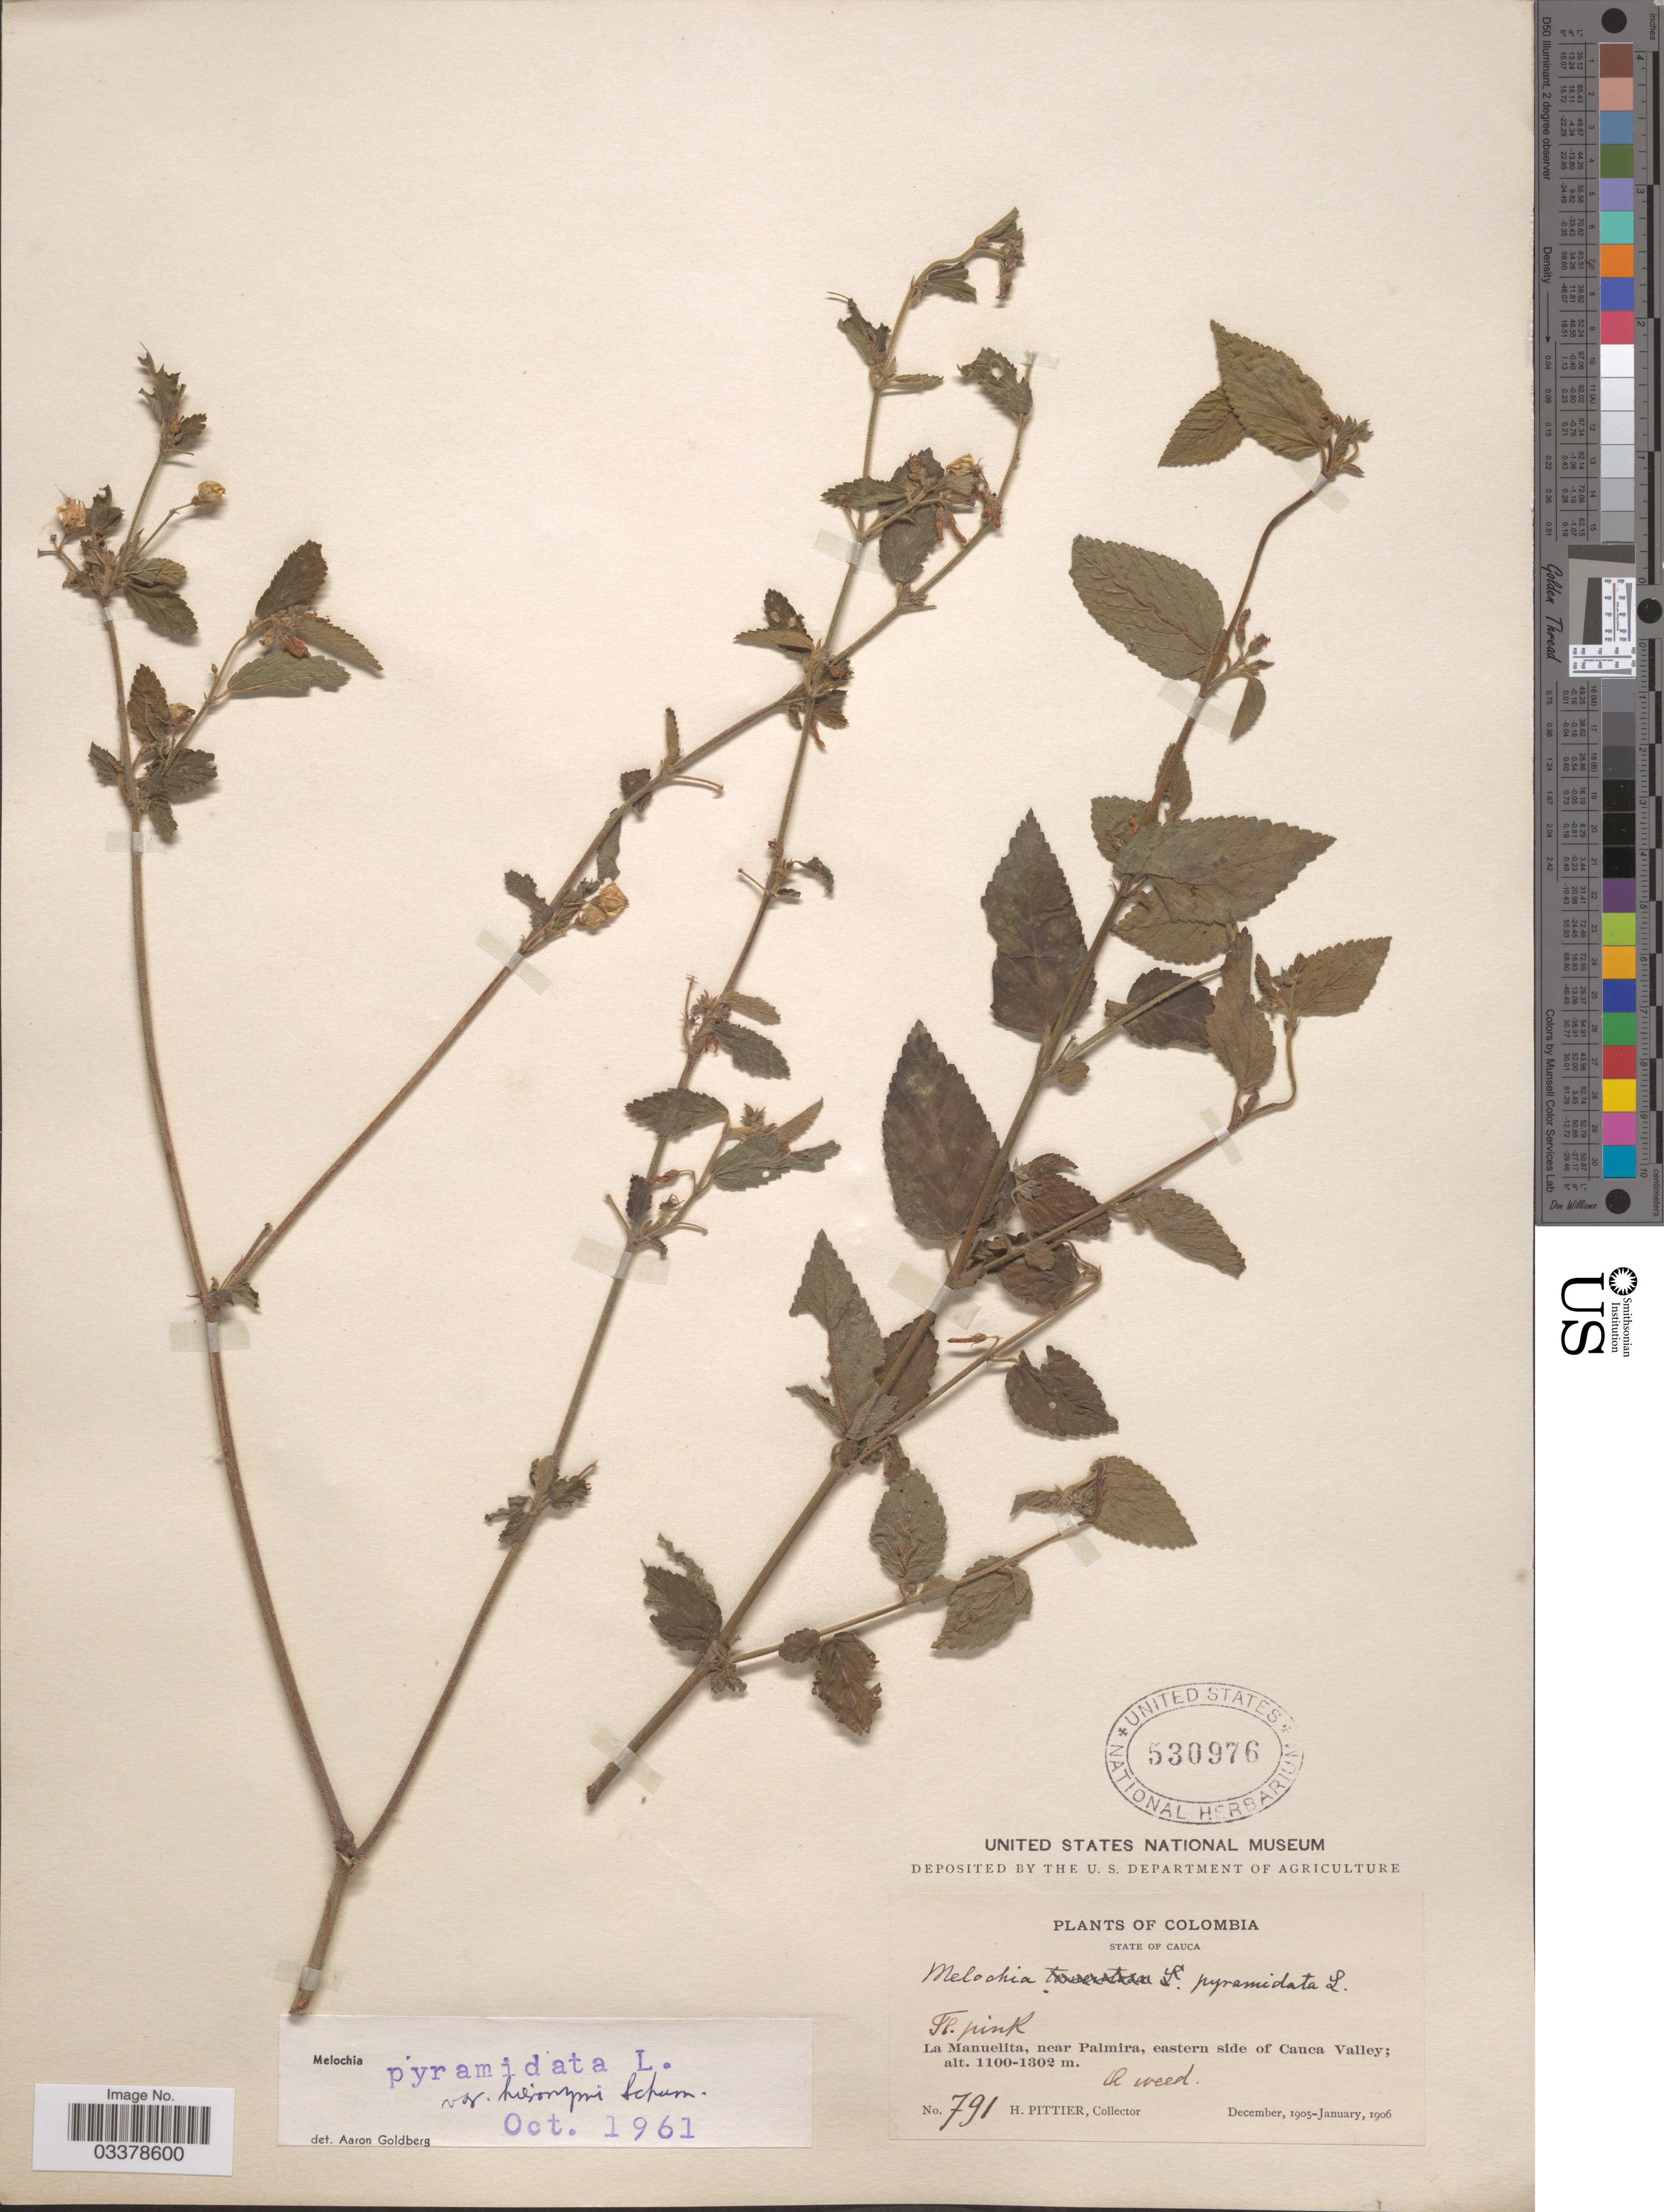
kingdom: Plantae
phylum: Tracheophyta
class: Magnoliopsida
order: Malvales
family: Malvaceae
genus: Melochia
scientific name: Melochia pyramidata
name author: L.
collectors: H. F. Pittier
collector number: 791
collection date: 1905-12/1906-01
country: Colombia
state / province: Cauca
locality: La Manuelita, near Palmira, eastern side of Cauca Valley.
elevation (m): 1100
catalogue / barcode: US 530976